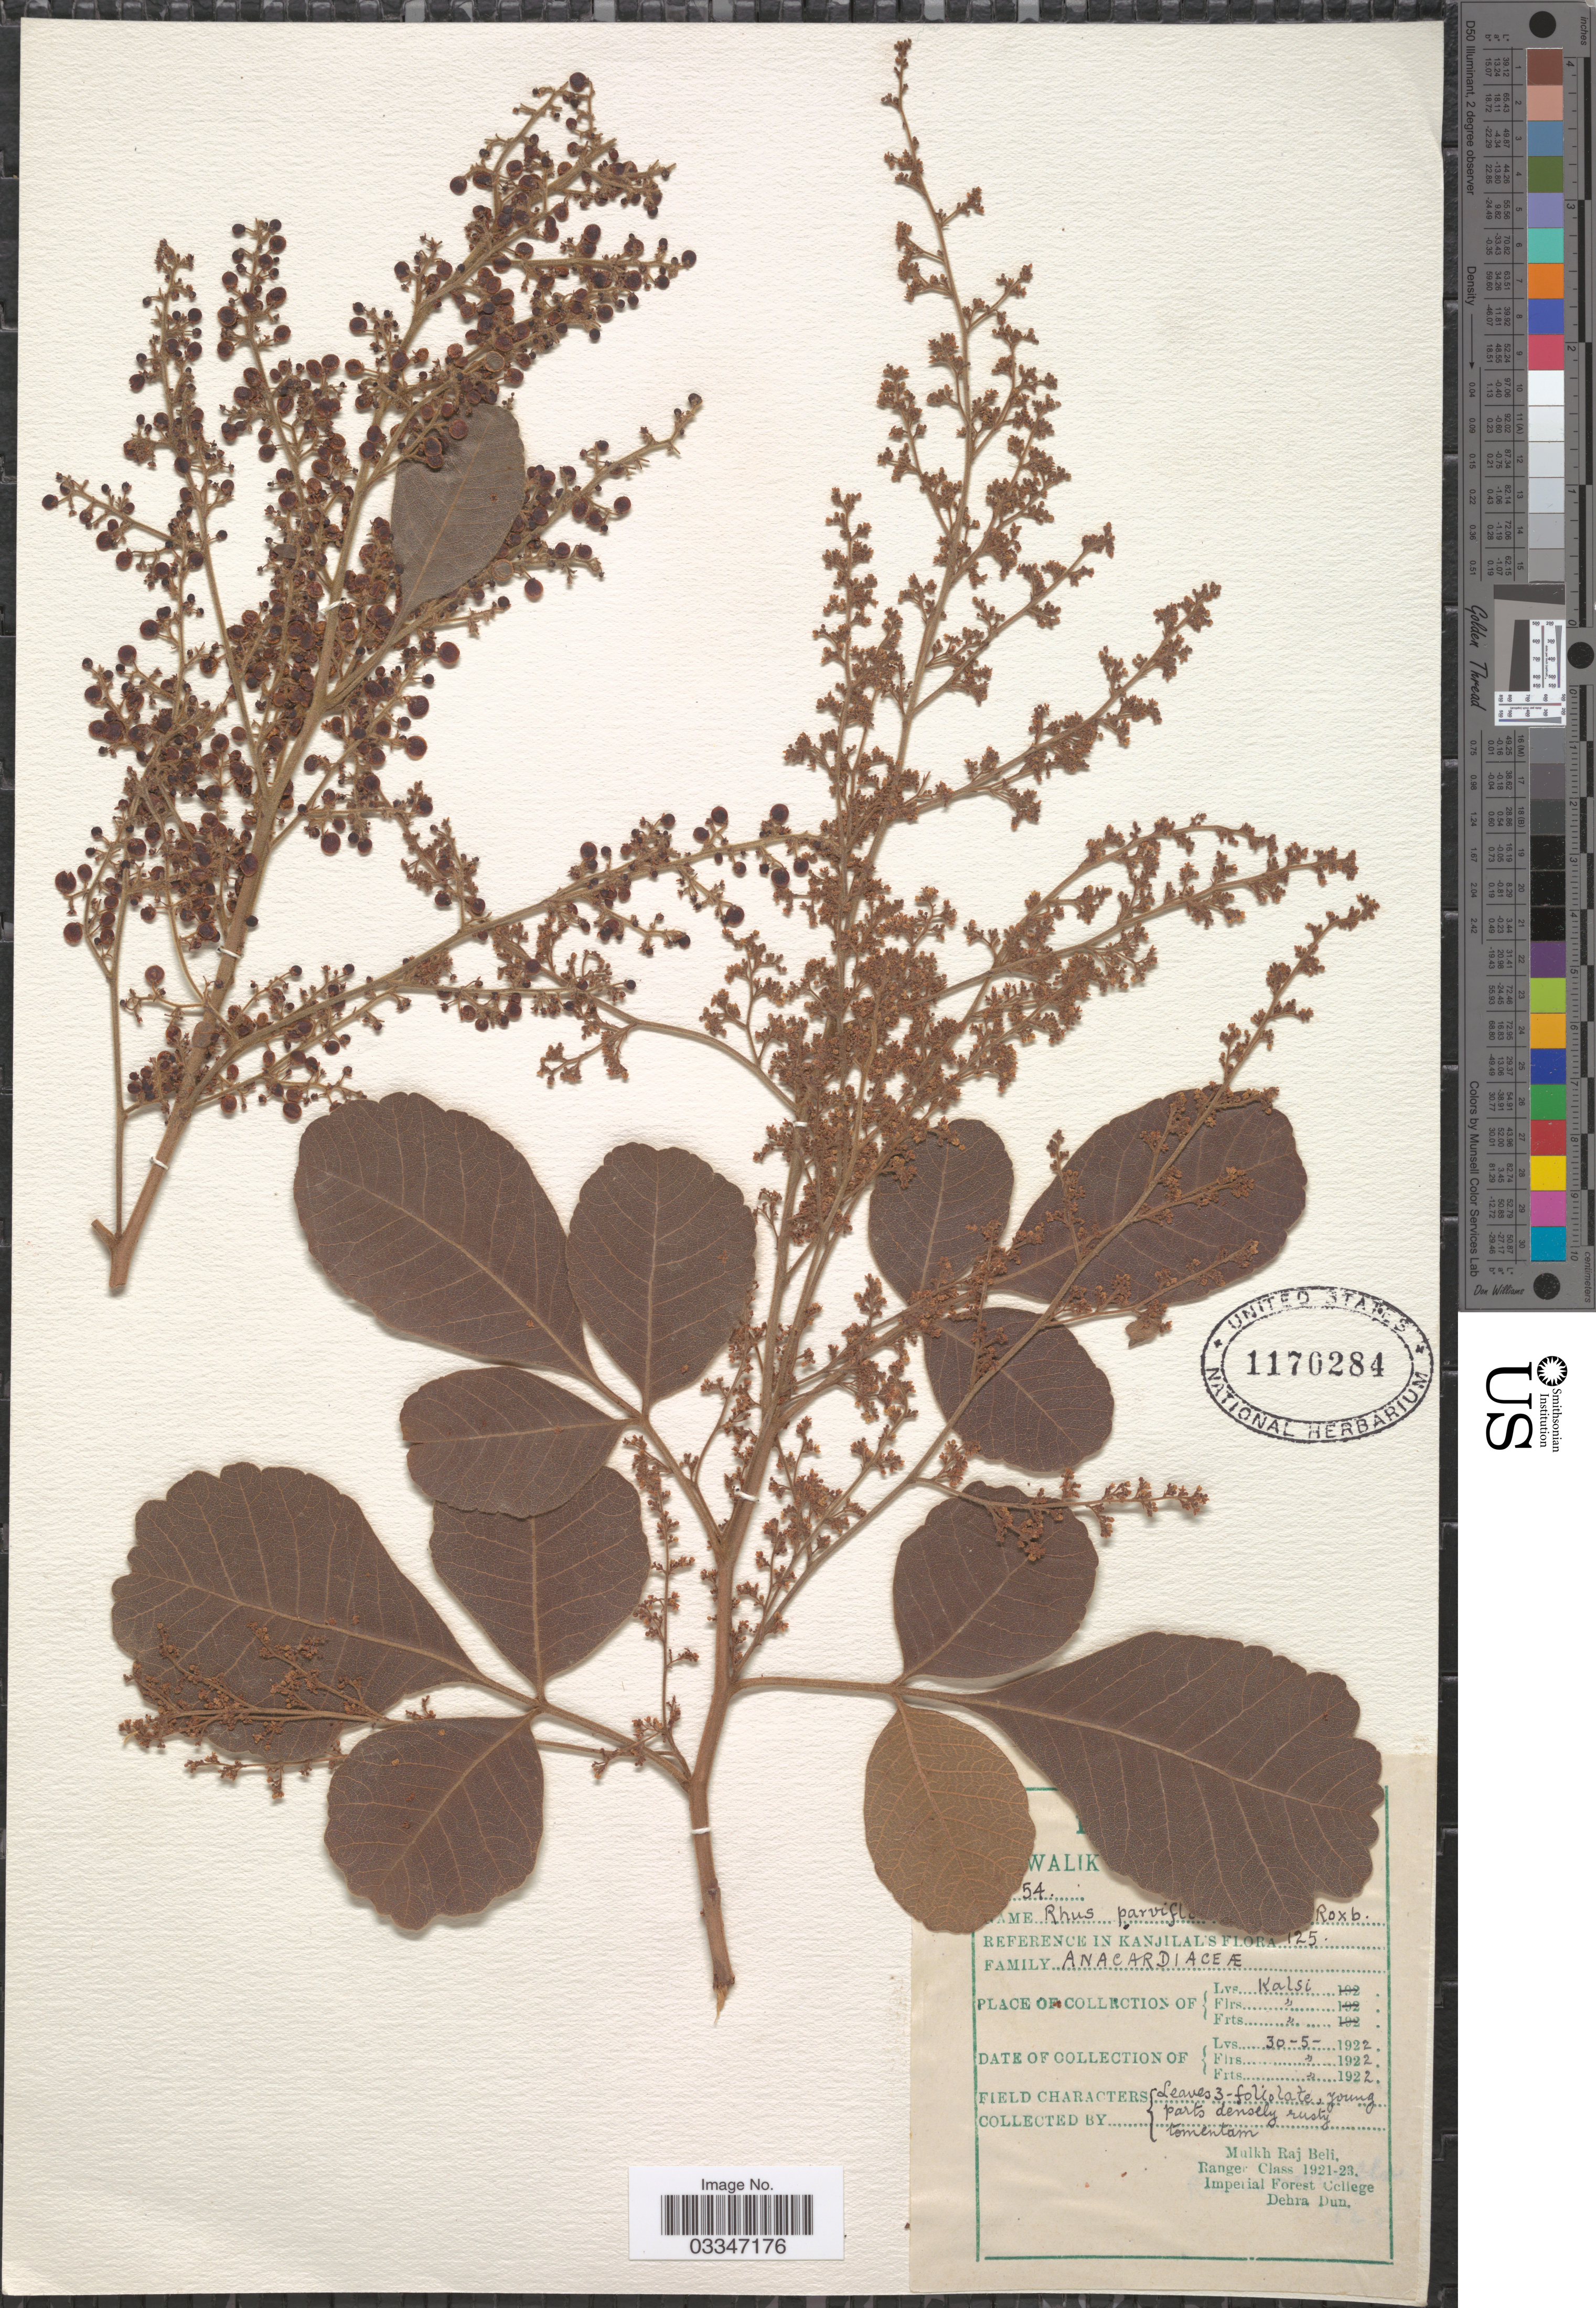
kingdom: Plantae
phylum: Tracheophyta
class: Magnoliopsida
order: Sapindales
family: Anacardiaceae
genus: Rhus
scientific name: Rhus parviflora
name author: Roxb.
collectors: M. Beli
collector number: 54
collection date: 1922-05-30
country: India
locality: Siwalik [illegible text]. Kalsi.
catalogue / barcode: US 1170284